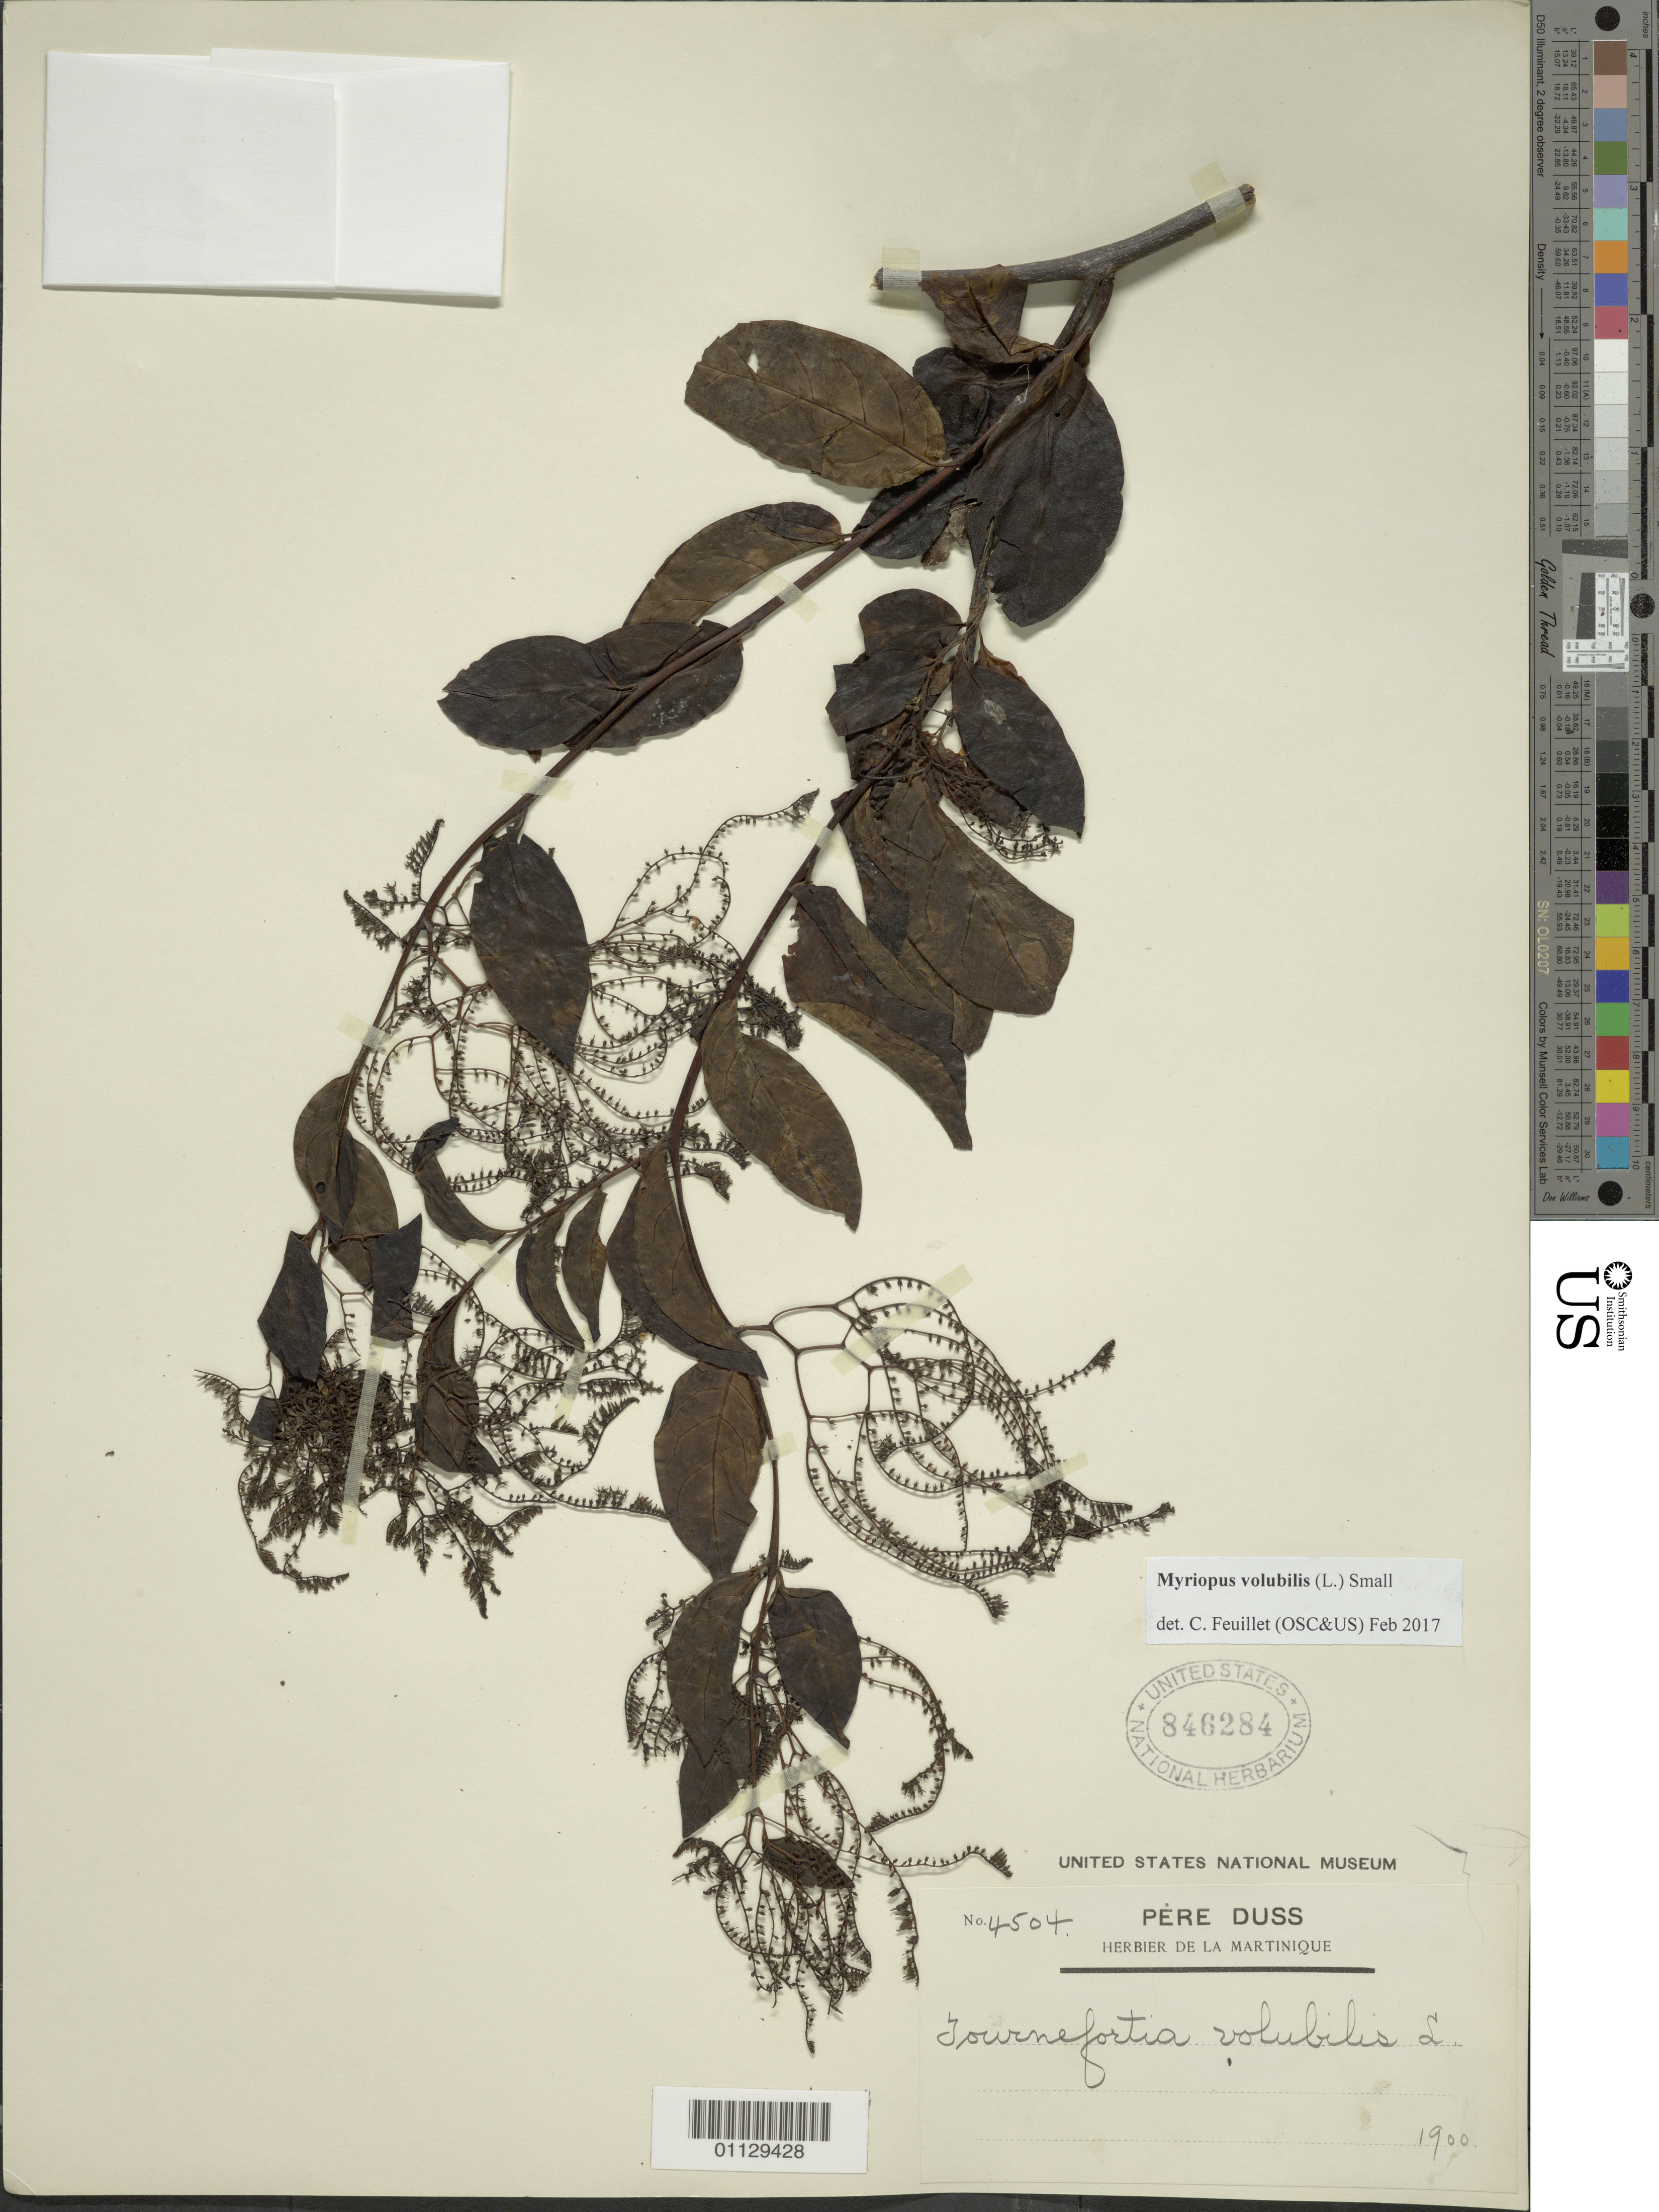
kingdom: Plantae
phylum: Tracheophyta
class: Magnoliopsida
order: Boraginales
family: Heliotropiaceae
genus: Myriopus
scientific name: Myriopus volubilis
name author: (L.) Small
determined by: Feuillet, C.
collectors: Père Duss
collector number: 4504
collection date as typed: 1900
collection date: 1900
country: Martinique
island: Martinique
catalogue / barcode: US 846284